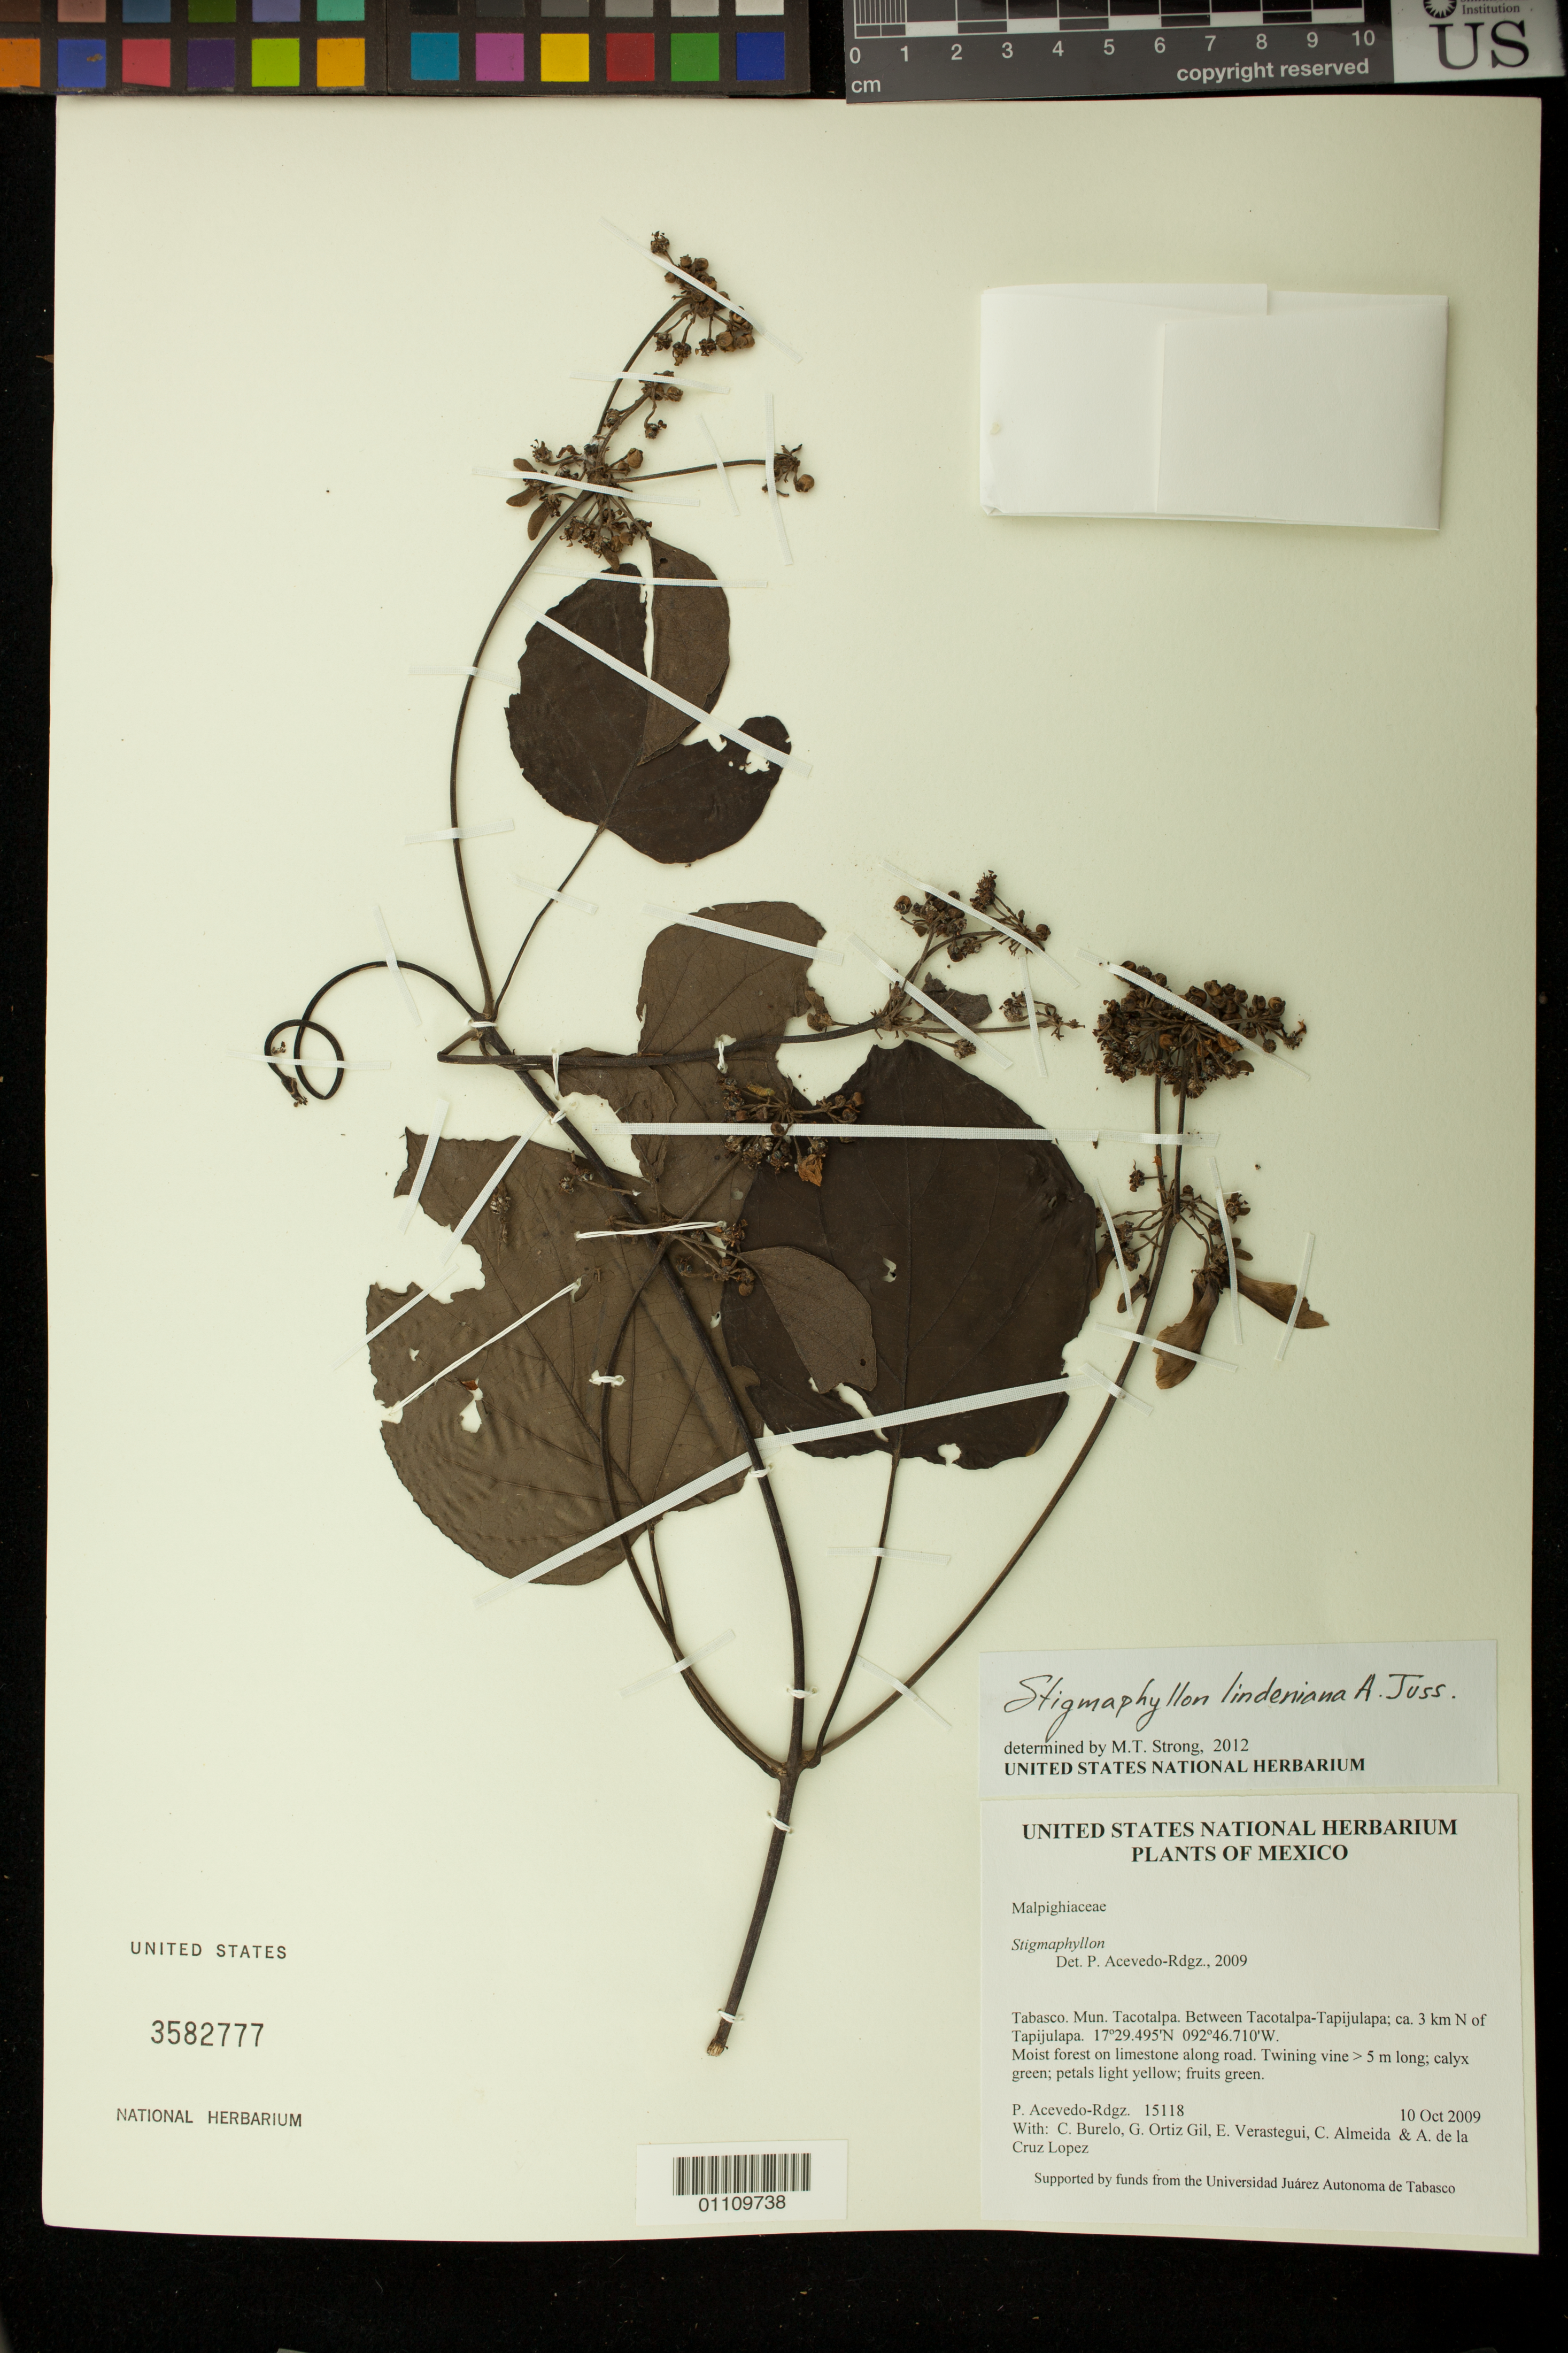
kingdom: Plantae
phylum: Tracheophyta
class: Magnoliopsida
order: Malpighiales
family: Malpighiaceae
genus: Stigmaphyllon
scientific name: Stigmaphyllon lindeniana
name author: A. Juss.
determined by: Strong, M. T., (US), Smithsonian Institution - National Museum of Natural History (UNITED STATES)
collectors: P. Acevedo-Rodr., C. Burelo, G. Ortiz, E. Verastegui, C. Almeida & A. de la Cruz Lopez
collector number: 15118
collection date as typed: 10 Oct 2009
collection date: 2009-10-10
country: Mexico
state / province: Tabasco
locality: Mun. Tacotalpa. Between Tacotalpa-Tapijulapa; ca. 3 km N of Tapijulapa.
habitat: Moist forest on limestone along road.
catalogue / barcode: US 3582777